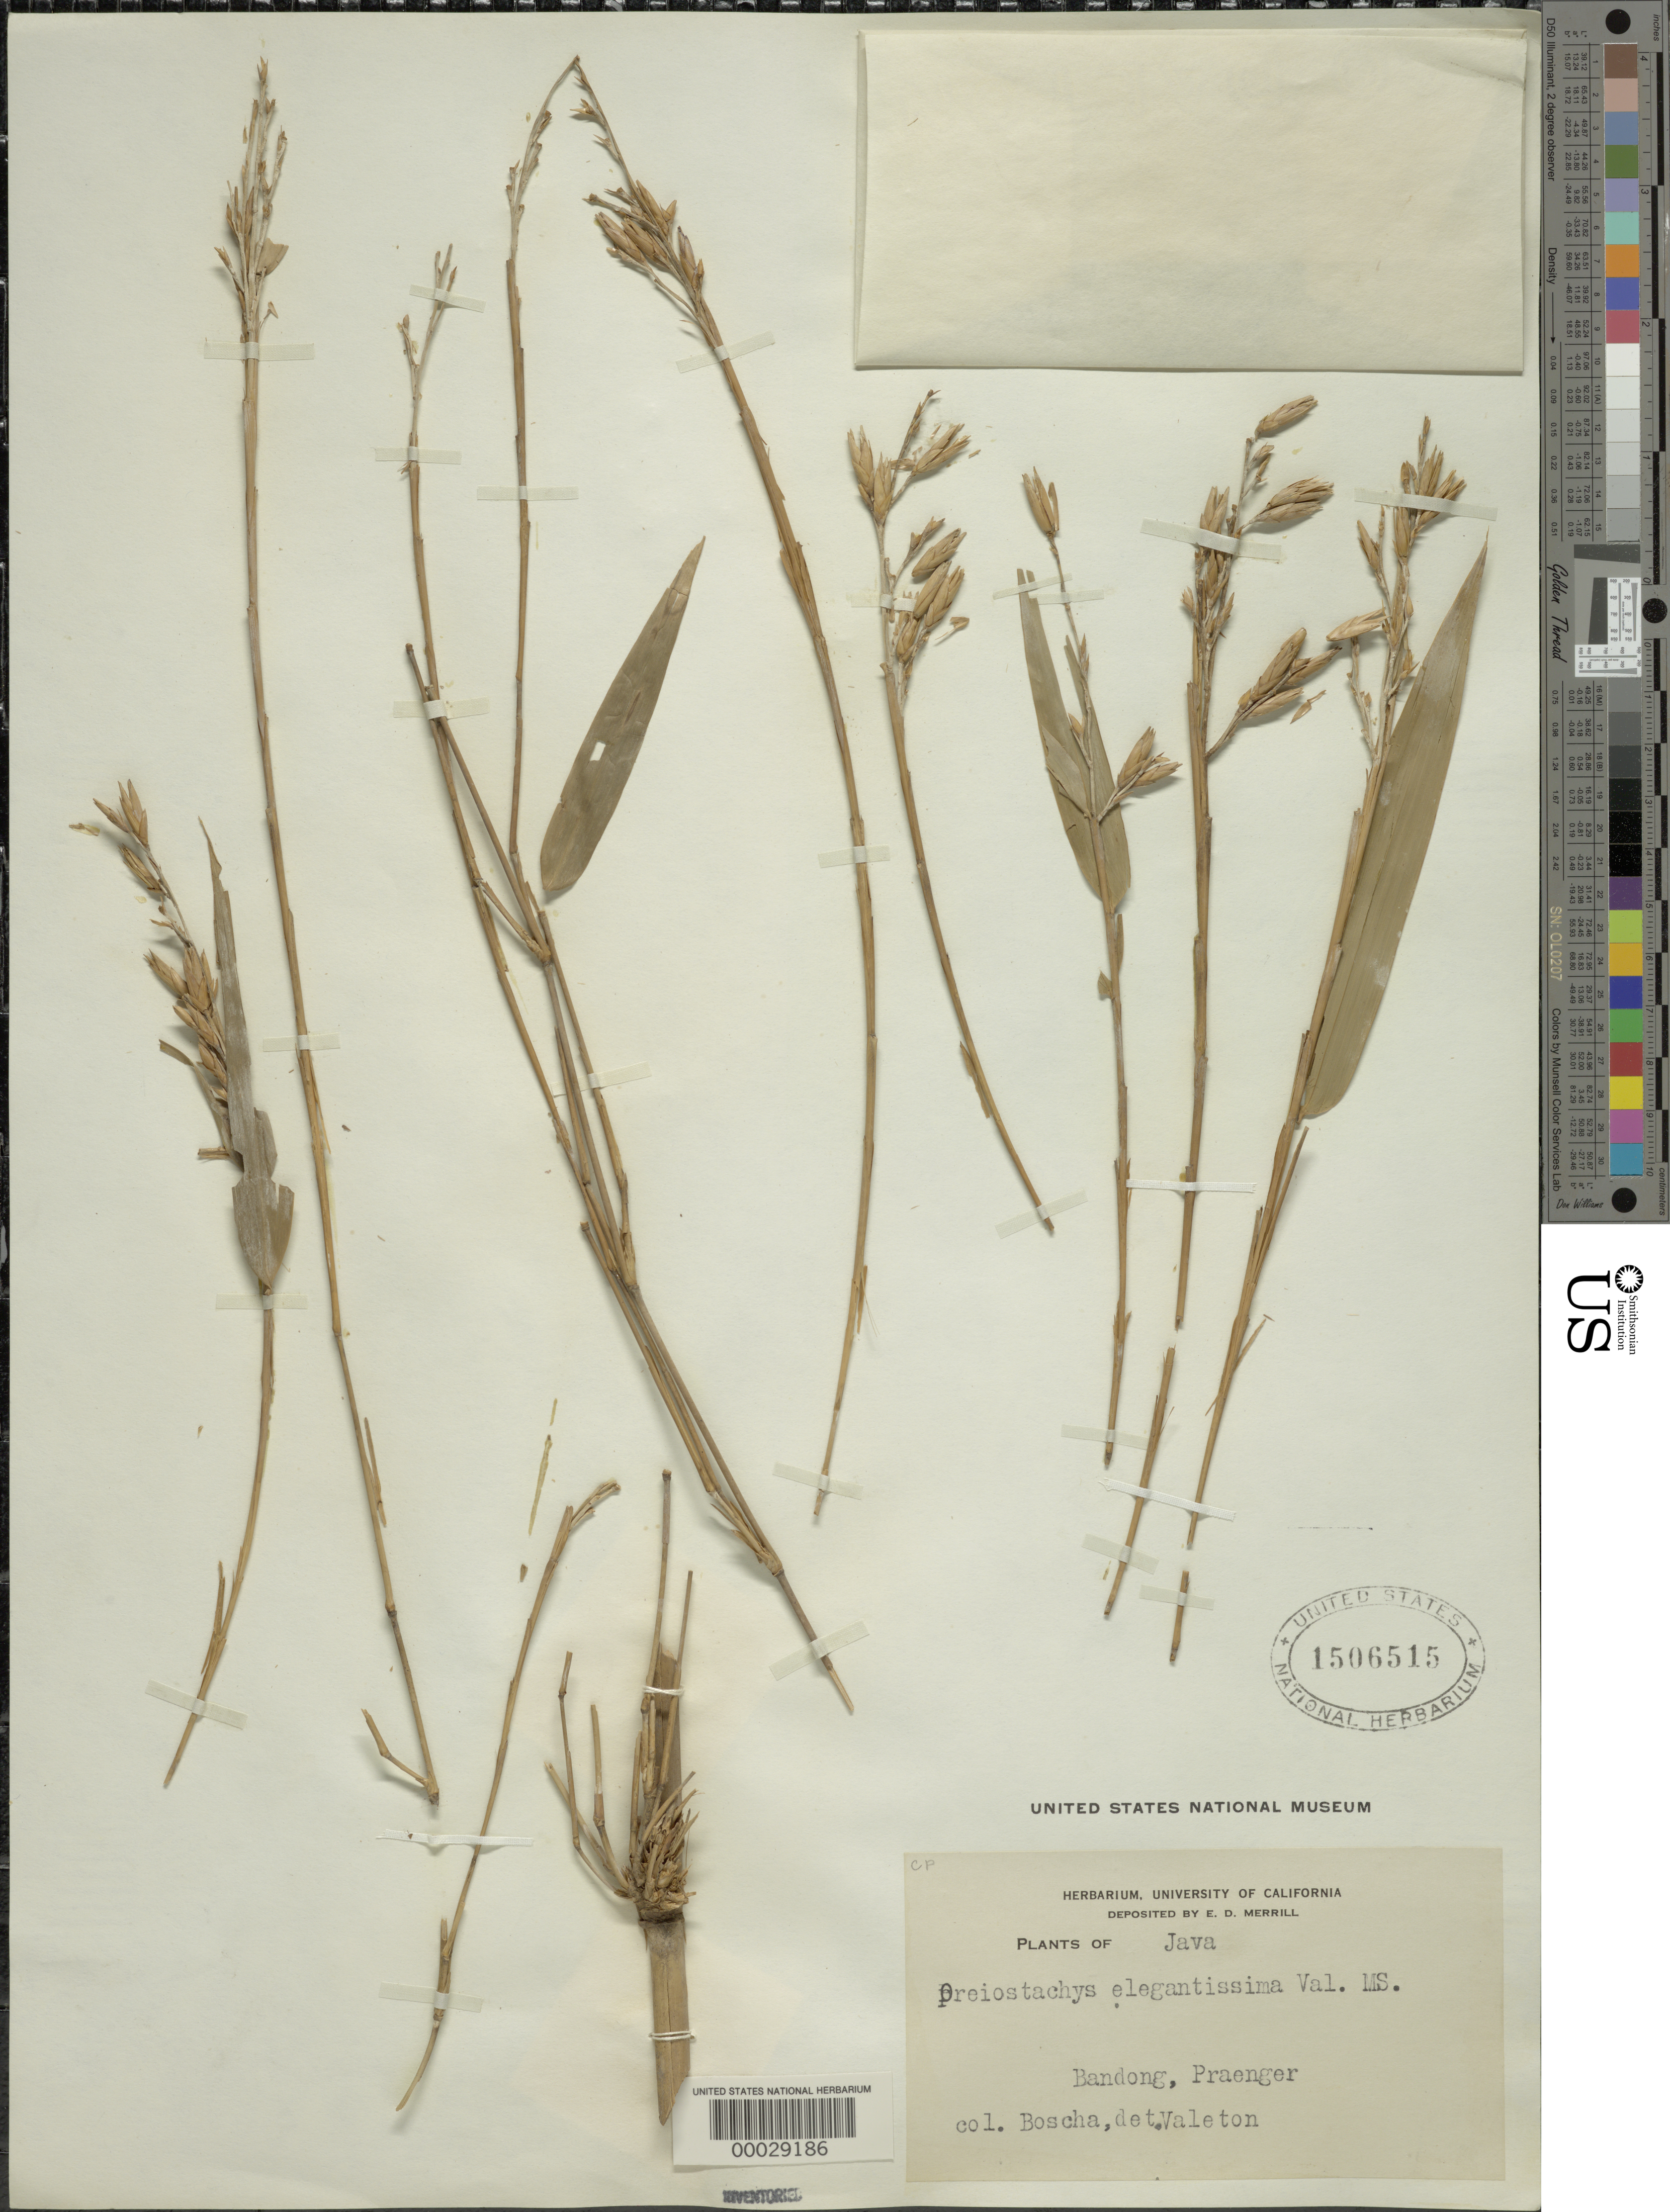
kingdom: Plantae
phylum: Tracheophyta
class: Liliopsida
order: Poales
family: Poaceae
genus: Nastus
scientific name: Nastus elegantissimus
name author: (Hassk.) Holttum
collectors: -. Bosscha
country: Indonesia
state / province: Java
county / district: Jawa Barat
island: Java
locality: Bandoeng, preanger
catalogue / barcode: US 1506515